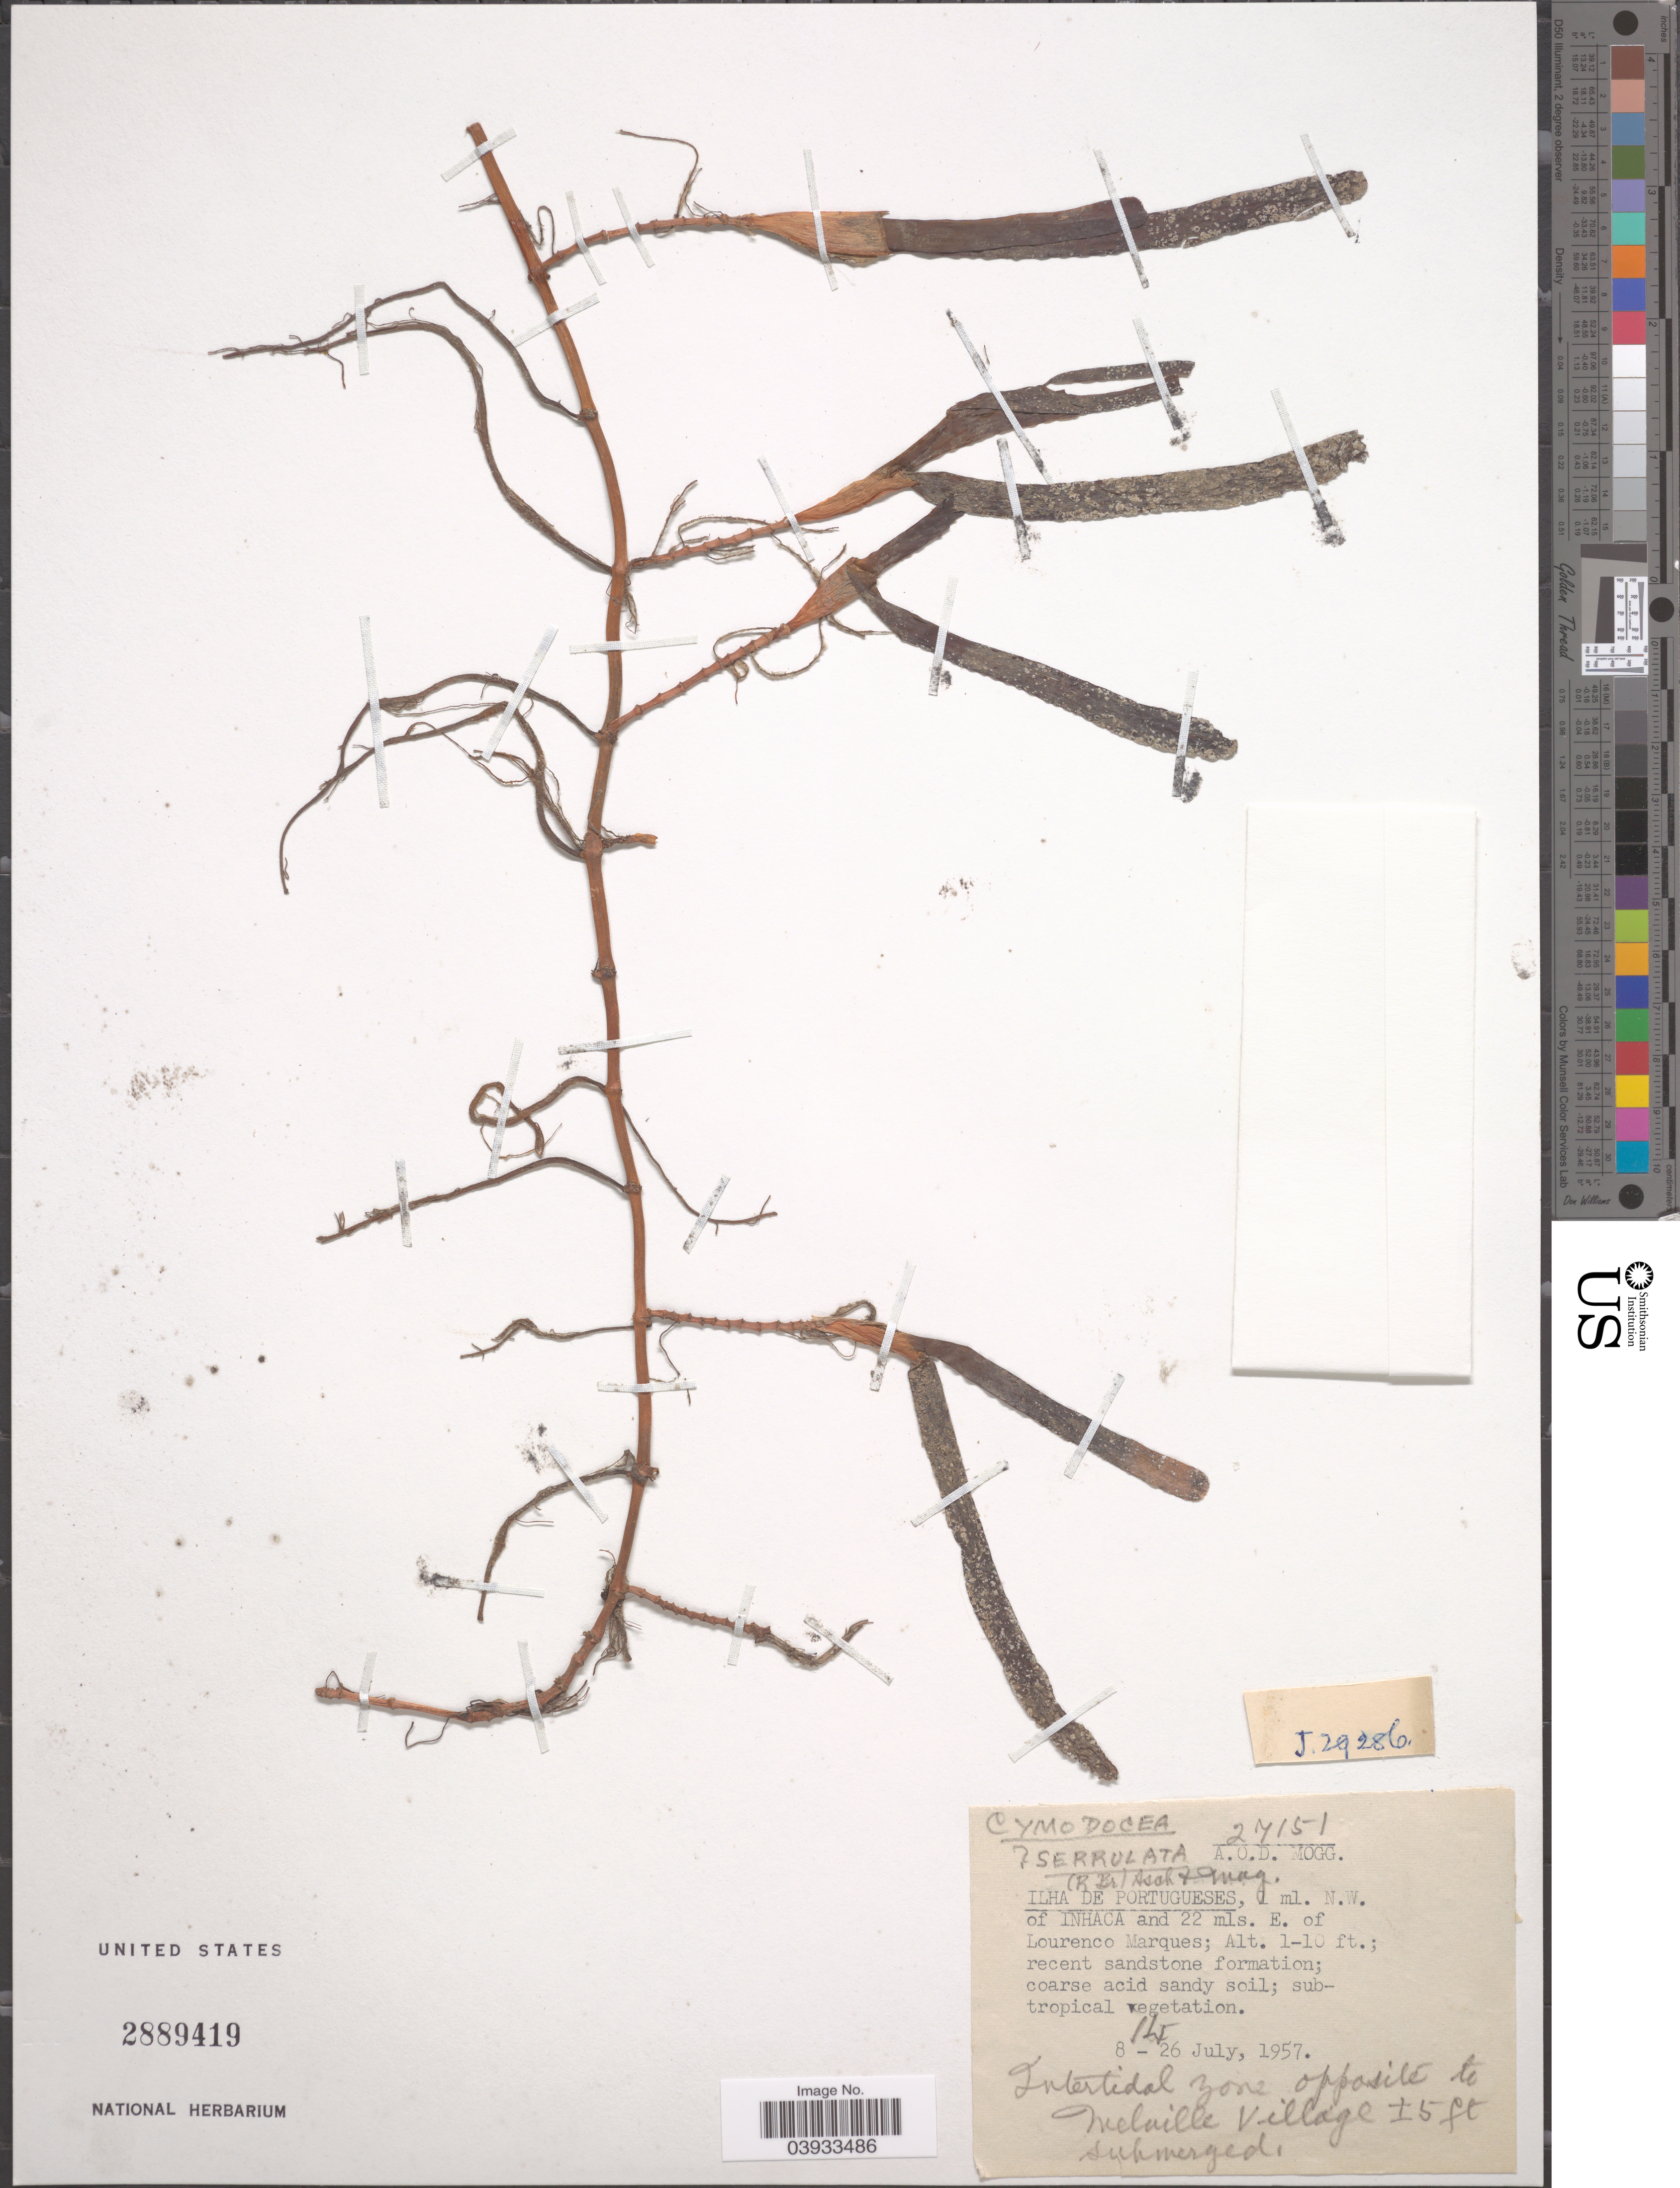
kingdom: Plantae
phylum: Tracheophyta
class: Liliopsida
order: Alismatales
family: Cymodoceaceae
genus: Cymodocea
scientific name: Cymodocea serrulata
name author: (R. Br.) Magnus & Ashers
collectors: A. O. Mogg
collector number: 27151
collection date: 1957-07-14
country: Mozambique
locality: Ilha de Portugueses, 1 ml. N.W. of Inhaca and 22 mls. E. of Lourenco Marques. Intertidal zone opposite to Melville Village.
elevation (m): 0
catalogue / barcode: US 2889419